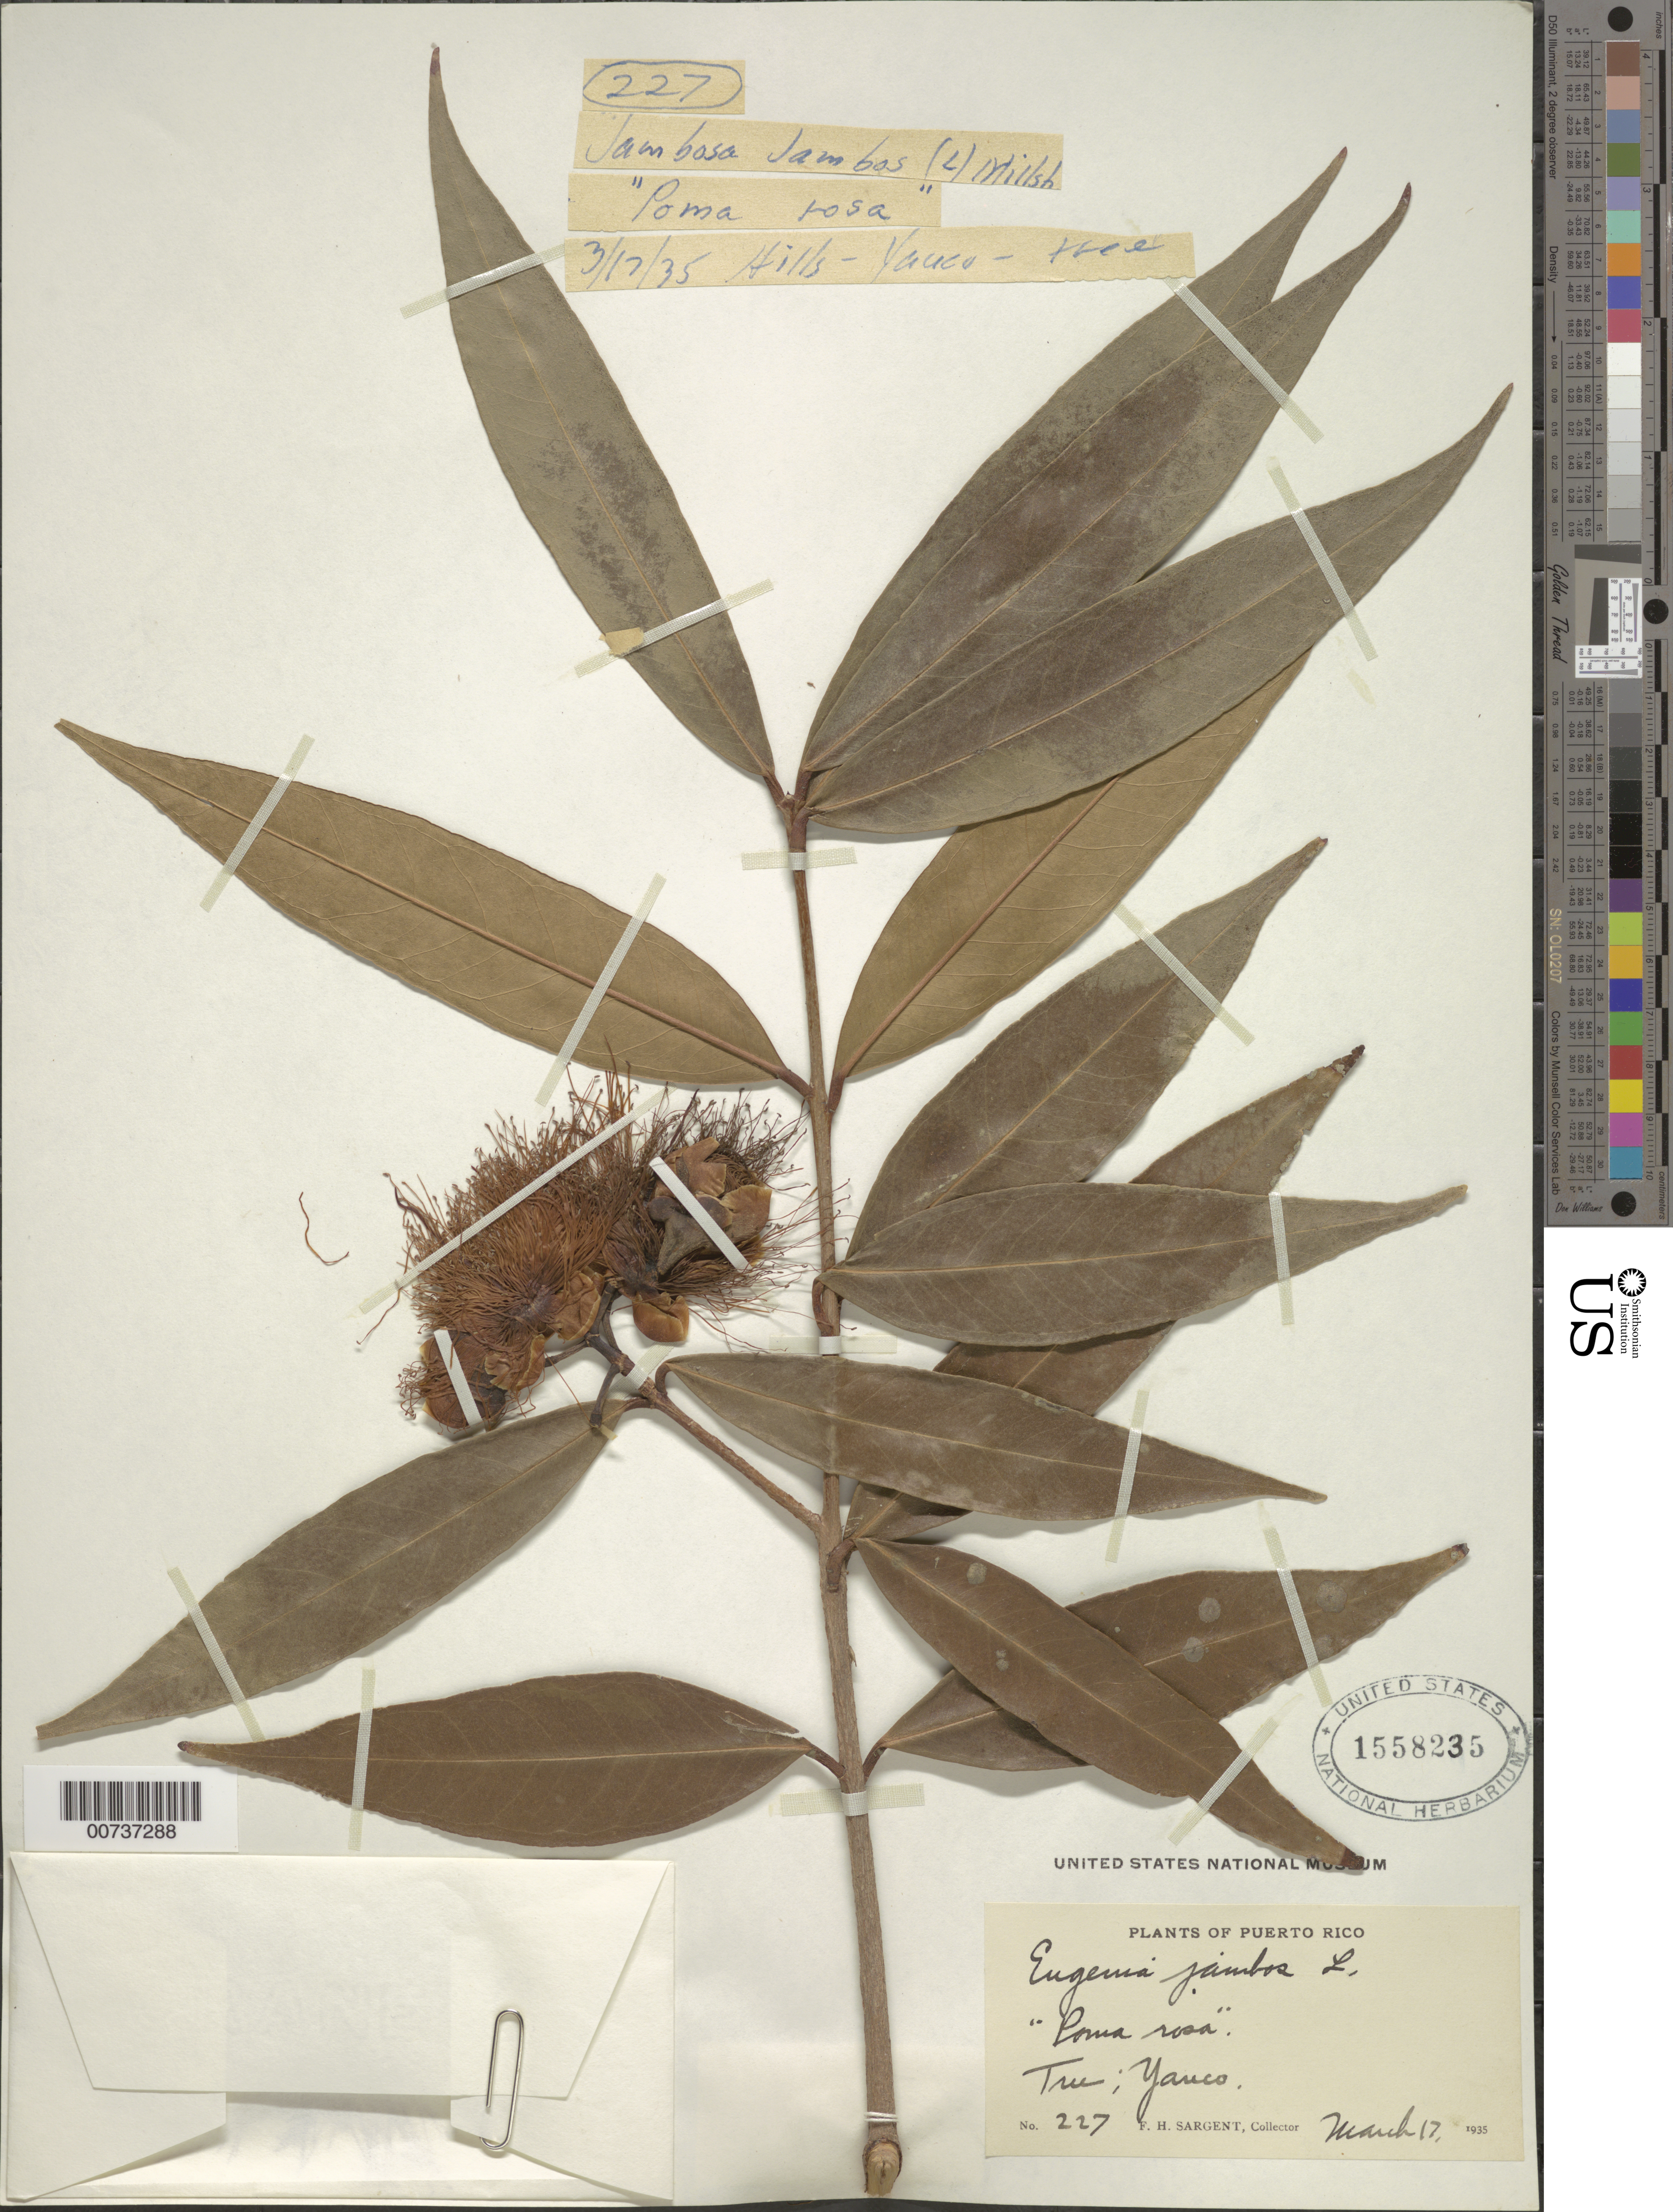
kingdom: Plantae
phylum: Tracheophyta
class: Magnoliopsida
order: Myrtales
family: Myrtaceae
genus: Syzygium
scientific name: Syzygium jambos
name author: (L.) Alston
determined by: Strong, Mark T., (BOT), Smithsonian Institution - National Museum of Natural History (UNITED STATES)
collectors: F. H. Sargent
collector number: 227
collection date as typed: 17 Mar 1935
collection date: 1935-03-17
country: Puerto Rico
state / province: Yauco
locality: Yauco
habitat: Hills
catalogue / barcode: US 1558235